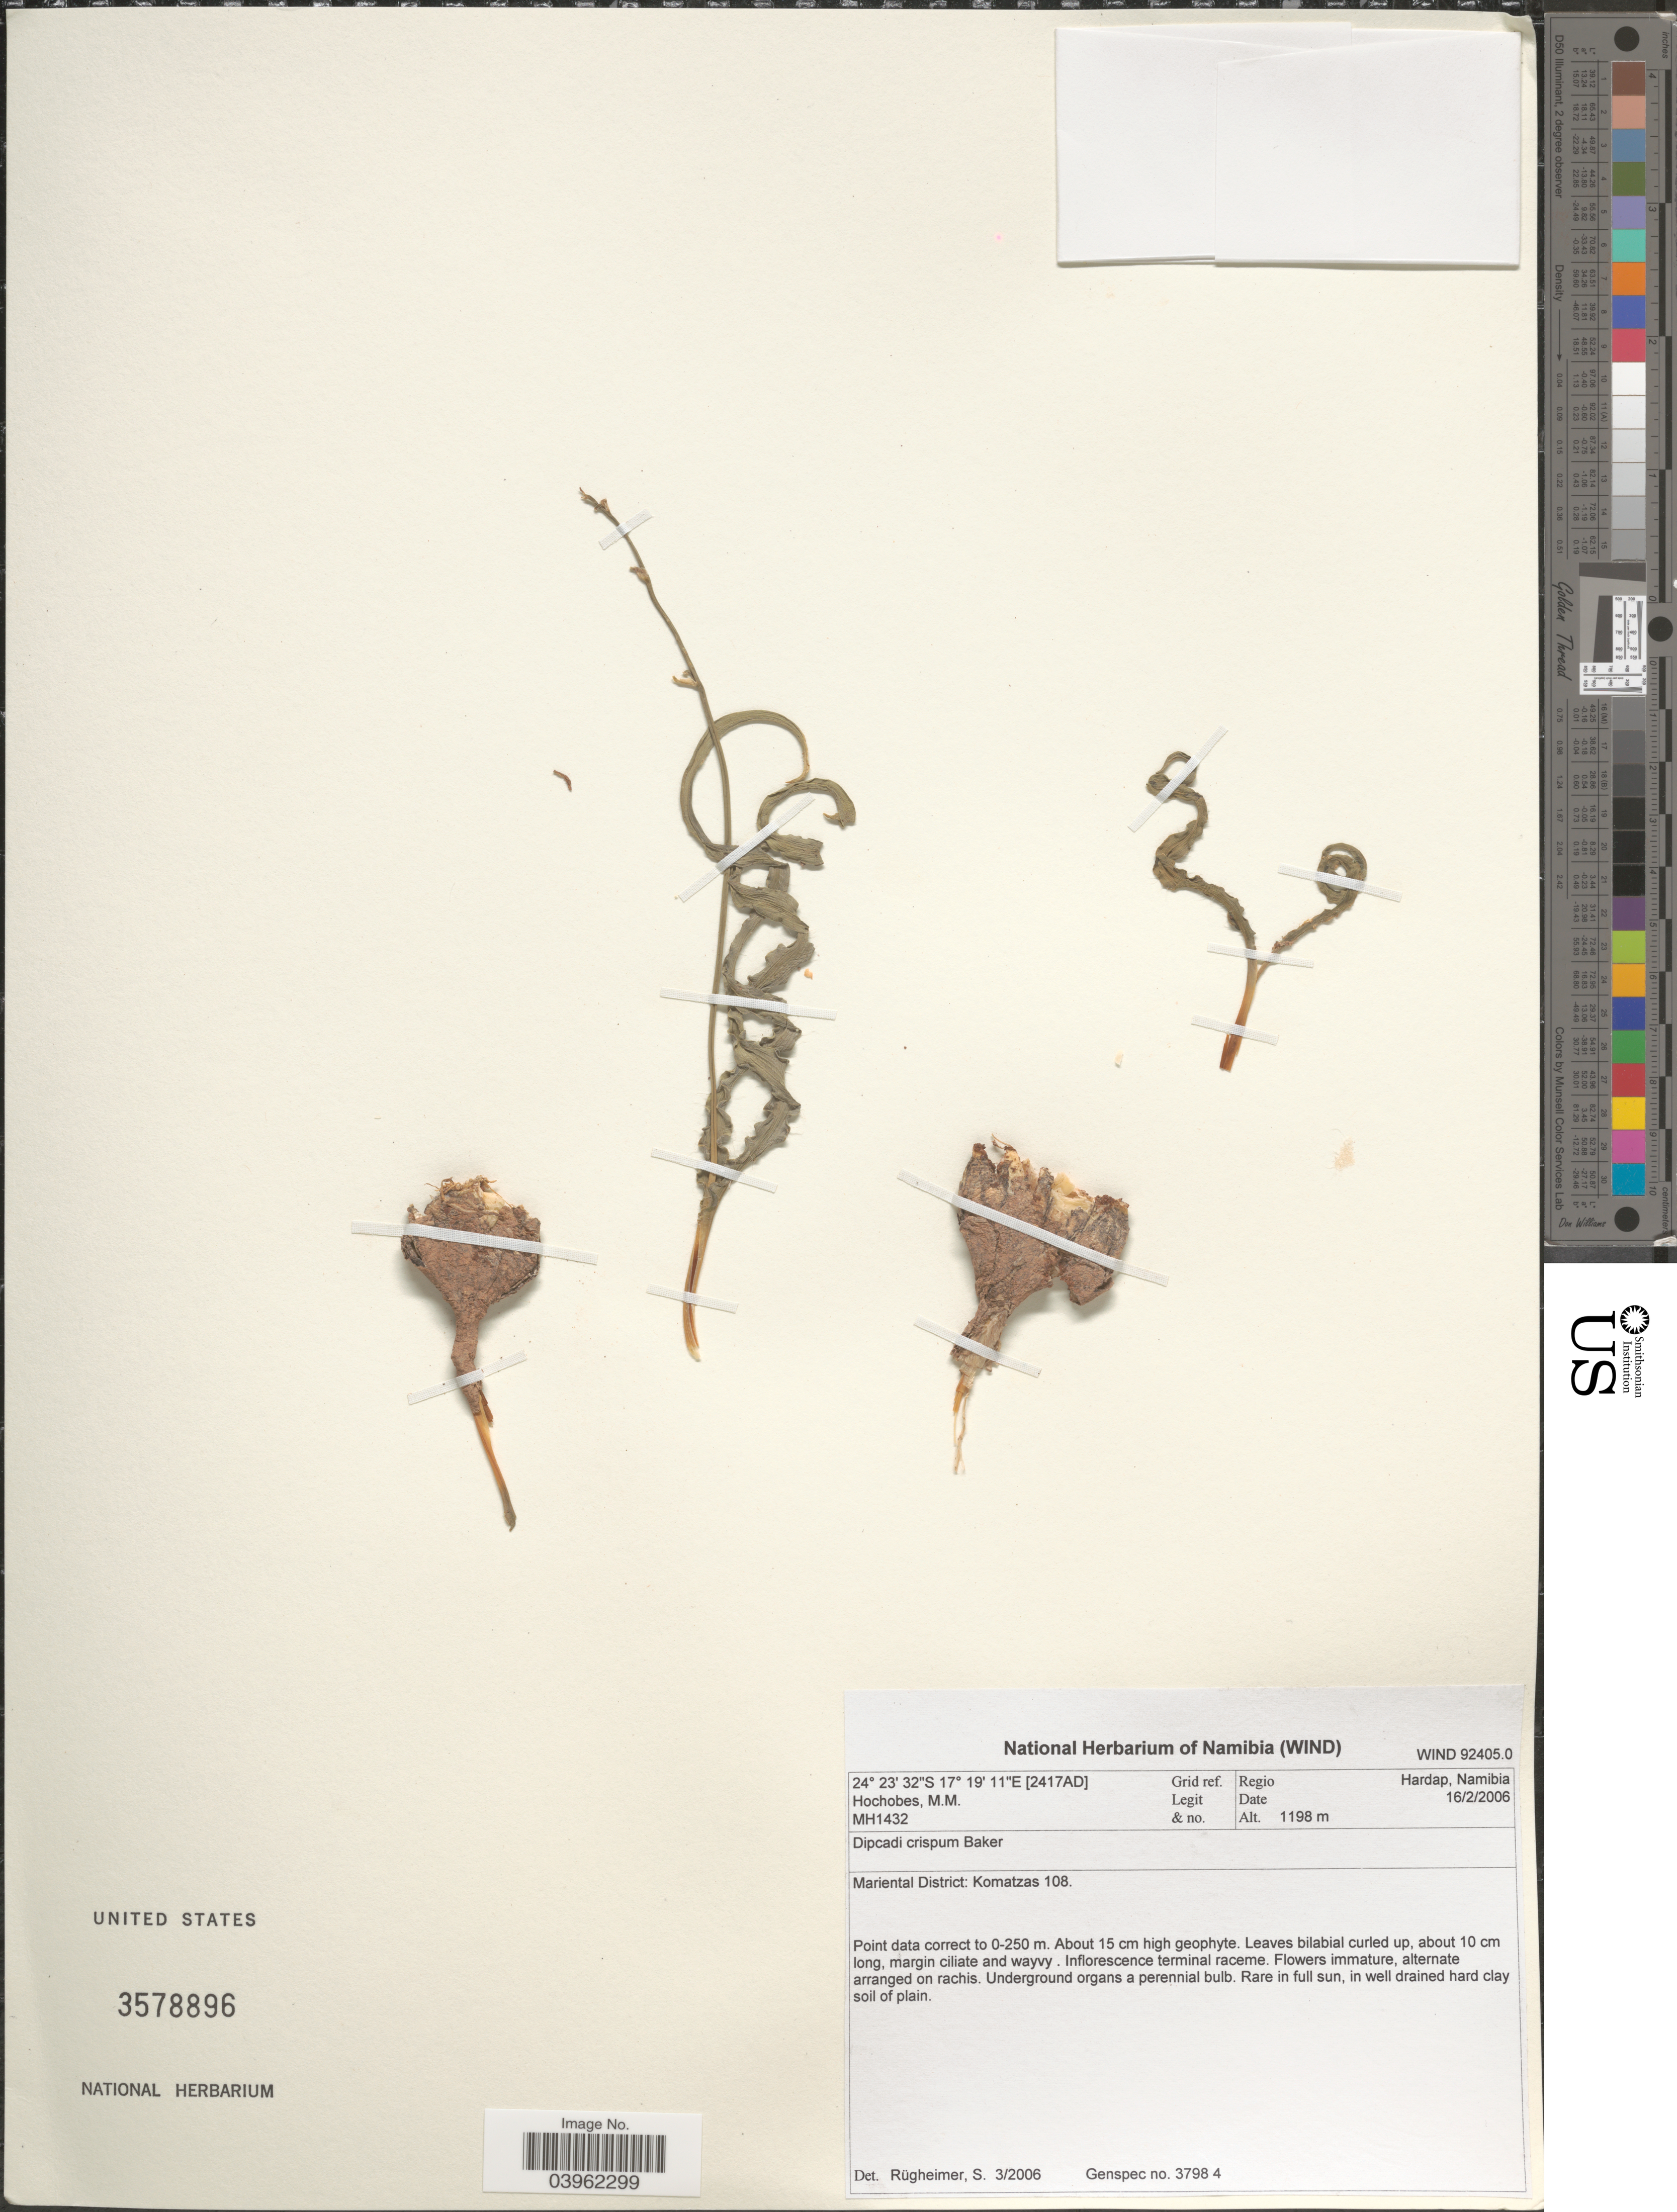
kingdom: Plantae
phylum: Tracheophyta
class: Liliopsida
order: Asparagales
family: Asparagaceae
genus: Dipcadi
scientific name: Dipcadi crispum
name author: Baker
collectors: M. Hochobes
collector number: MH1432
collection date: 2006-02-16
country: Namibia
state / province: Hardap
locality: Grid ref. [2417]. Regio Hardap, Namibia. Mariental District: Komatzas 108.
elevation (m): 1198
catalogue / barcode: US 3578896